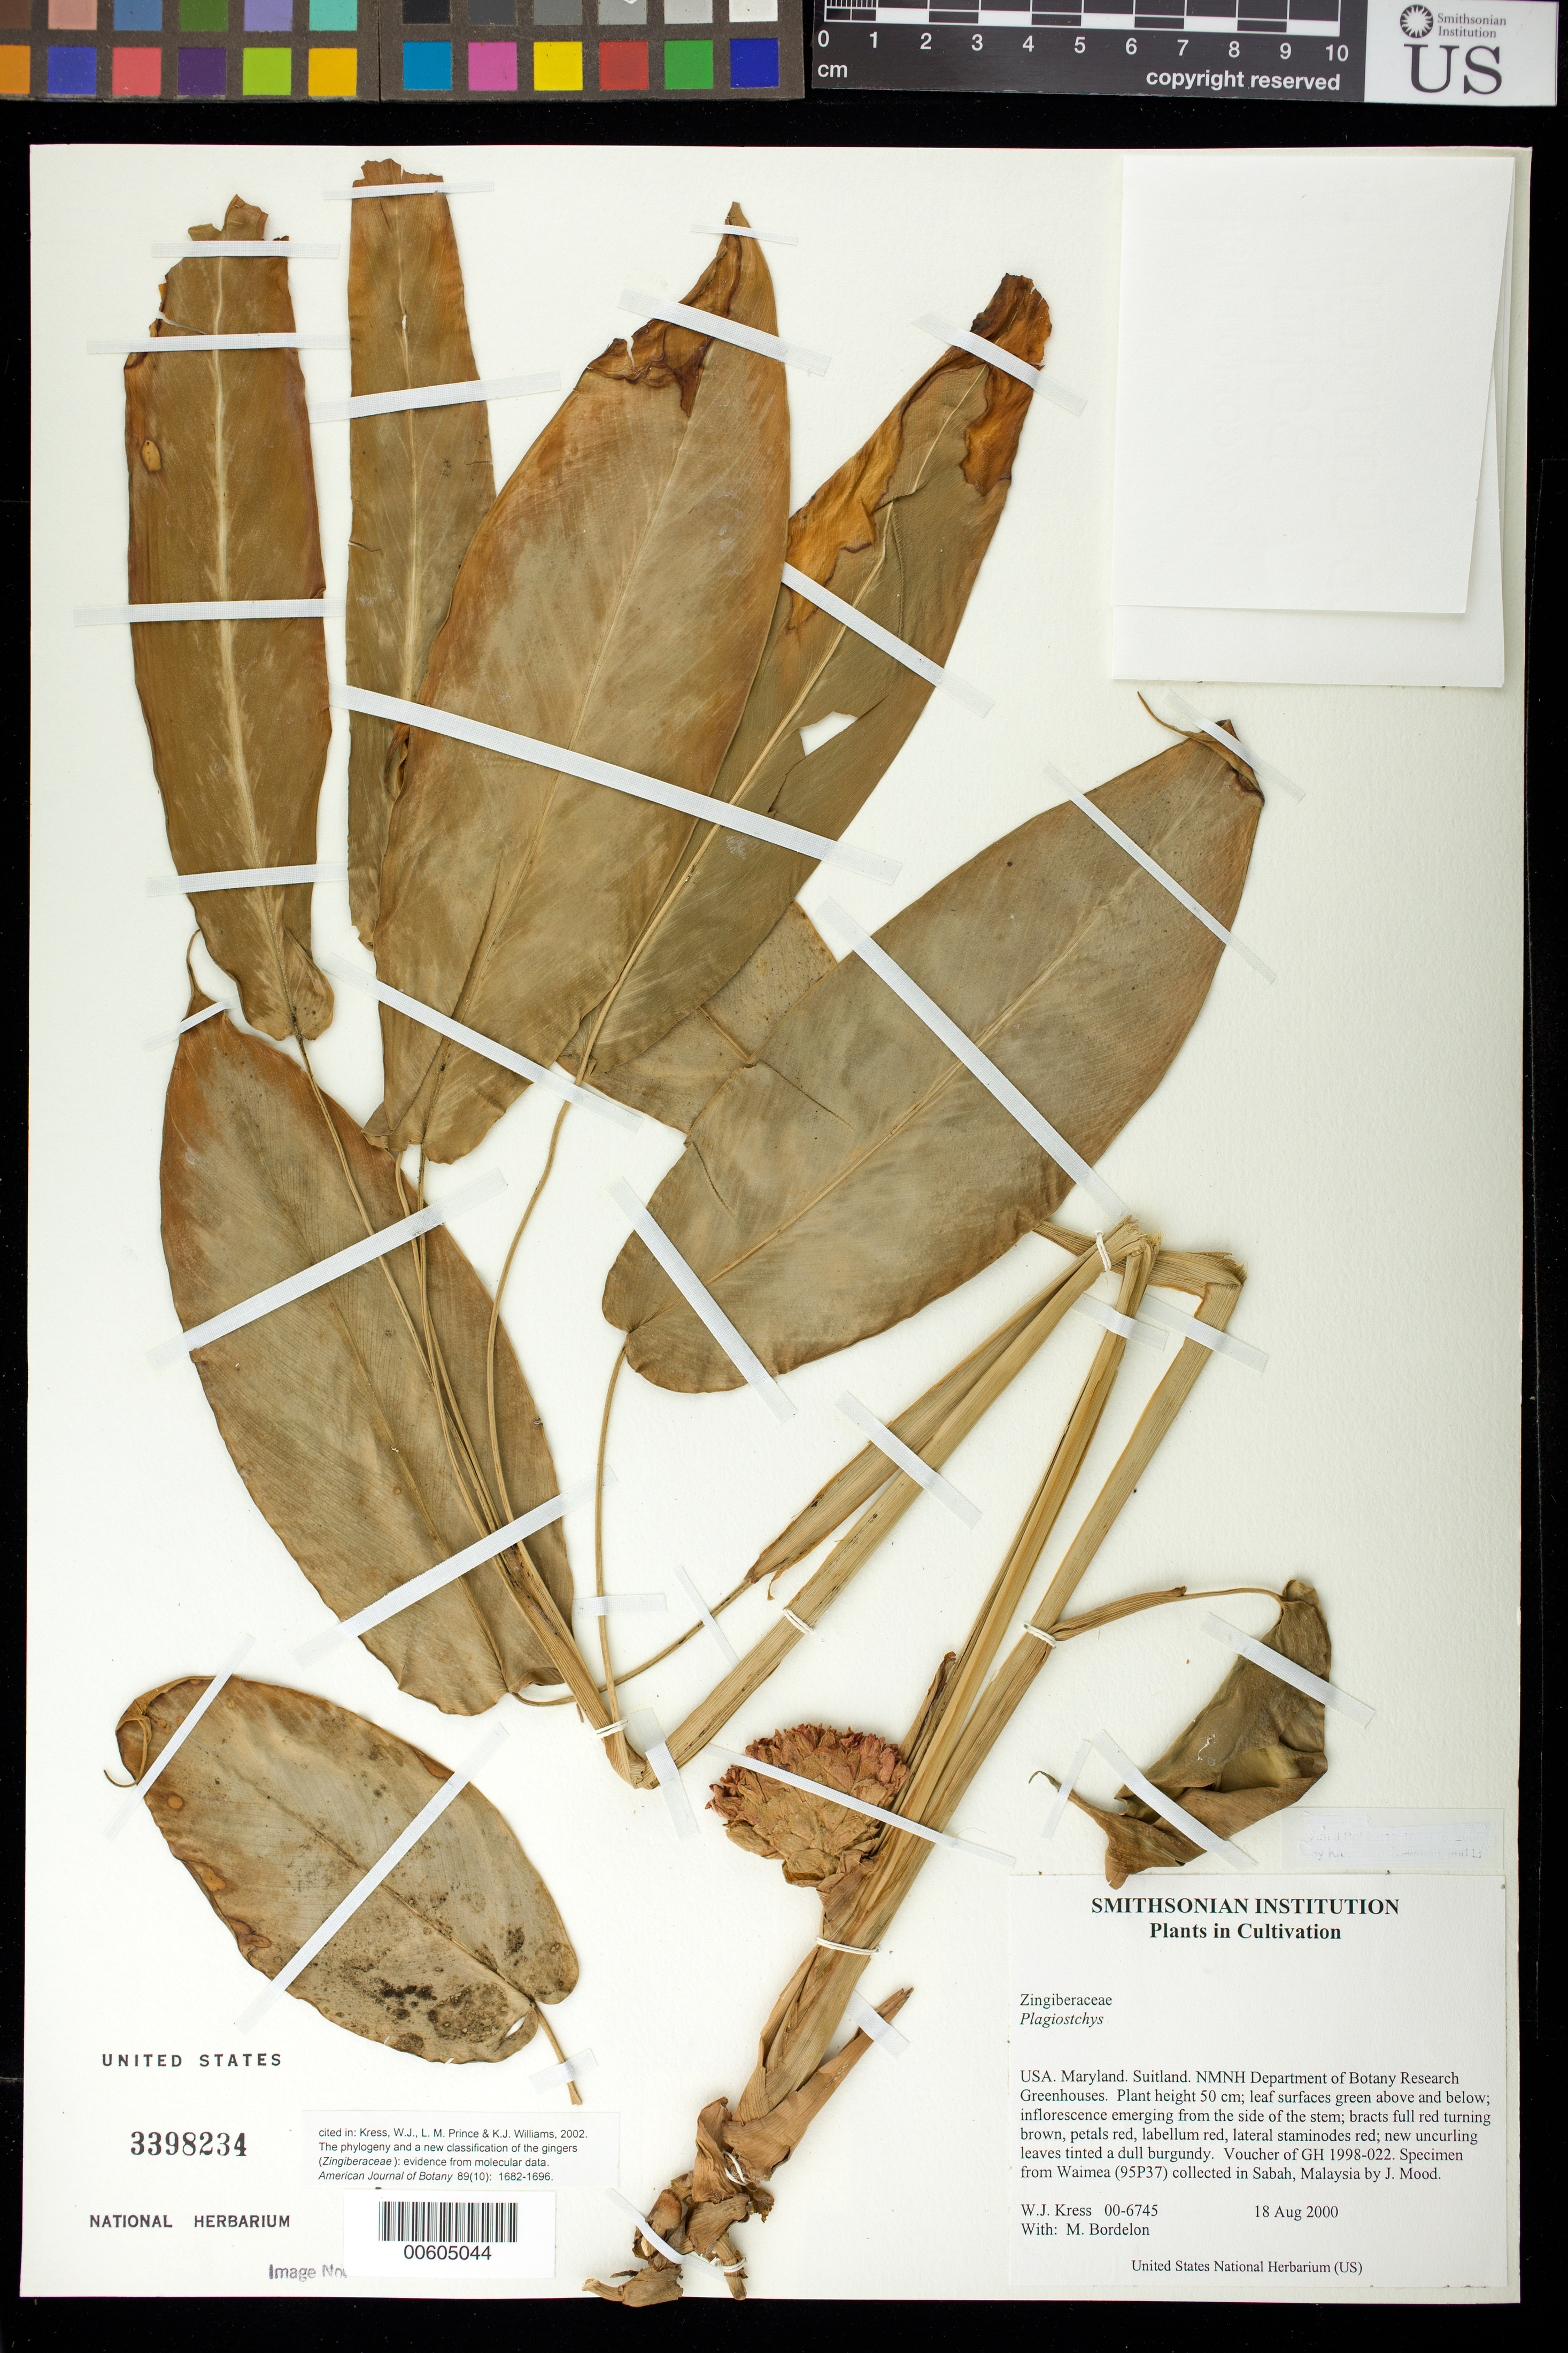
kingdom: Plantae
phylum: Tracheophyta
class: Liliopsida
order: Zingiberales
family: Zingiberaceae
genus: Plagiostachys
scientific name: Plagiostachys sp.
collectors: W. J. Kress & M. Bordelon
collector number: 00-6745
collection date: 2000-08-18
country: United States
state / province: Maryland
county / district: Prince George's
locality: NMNH Botany Research Greenhouses. Suitland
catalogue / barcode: US 3398234